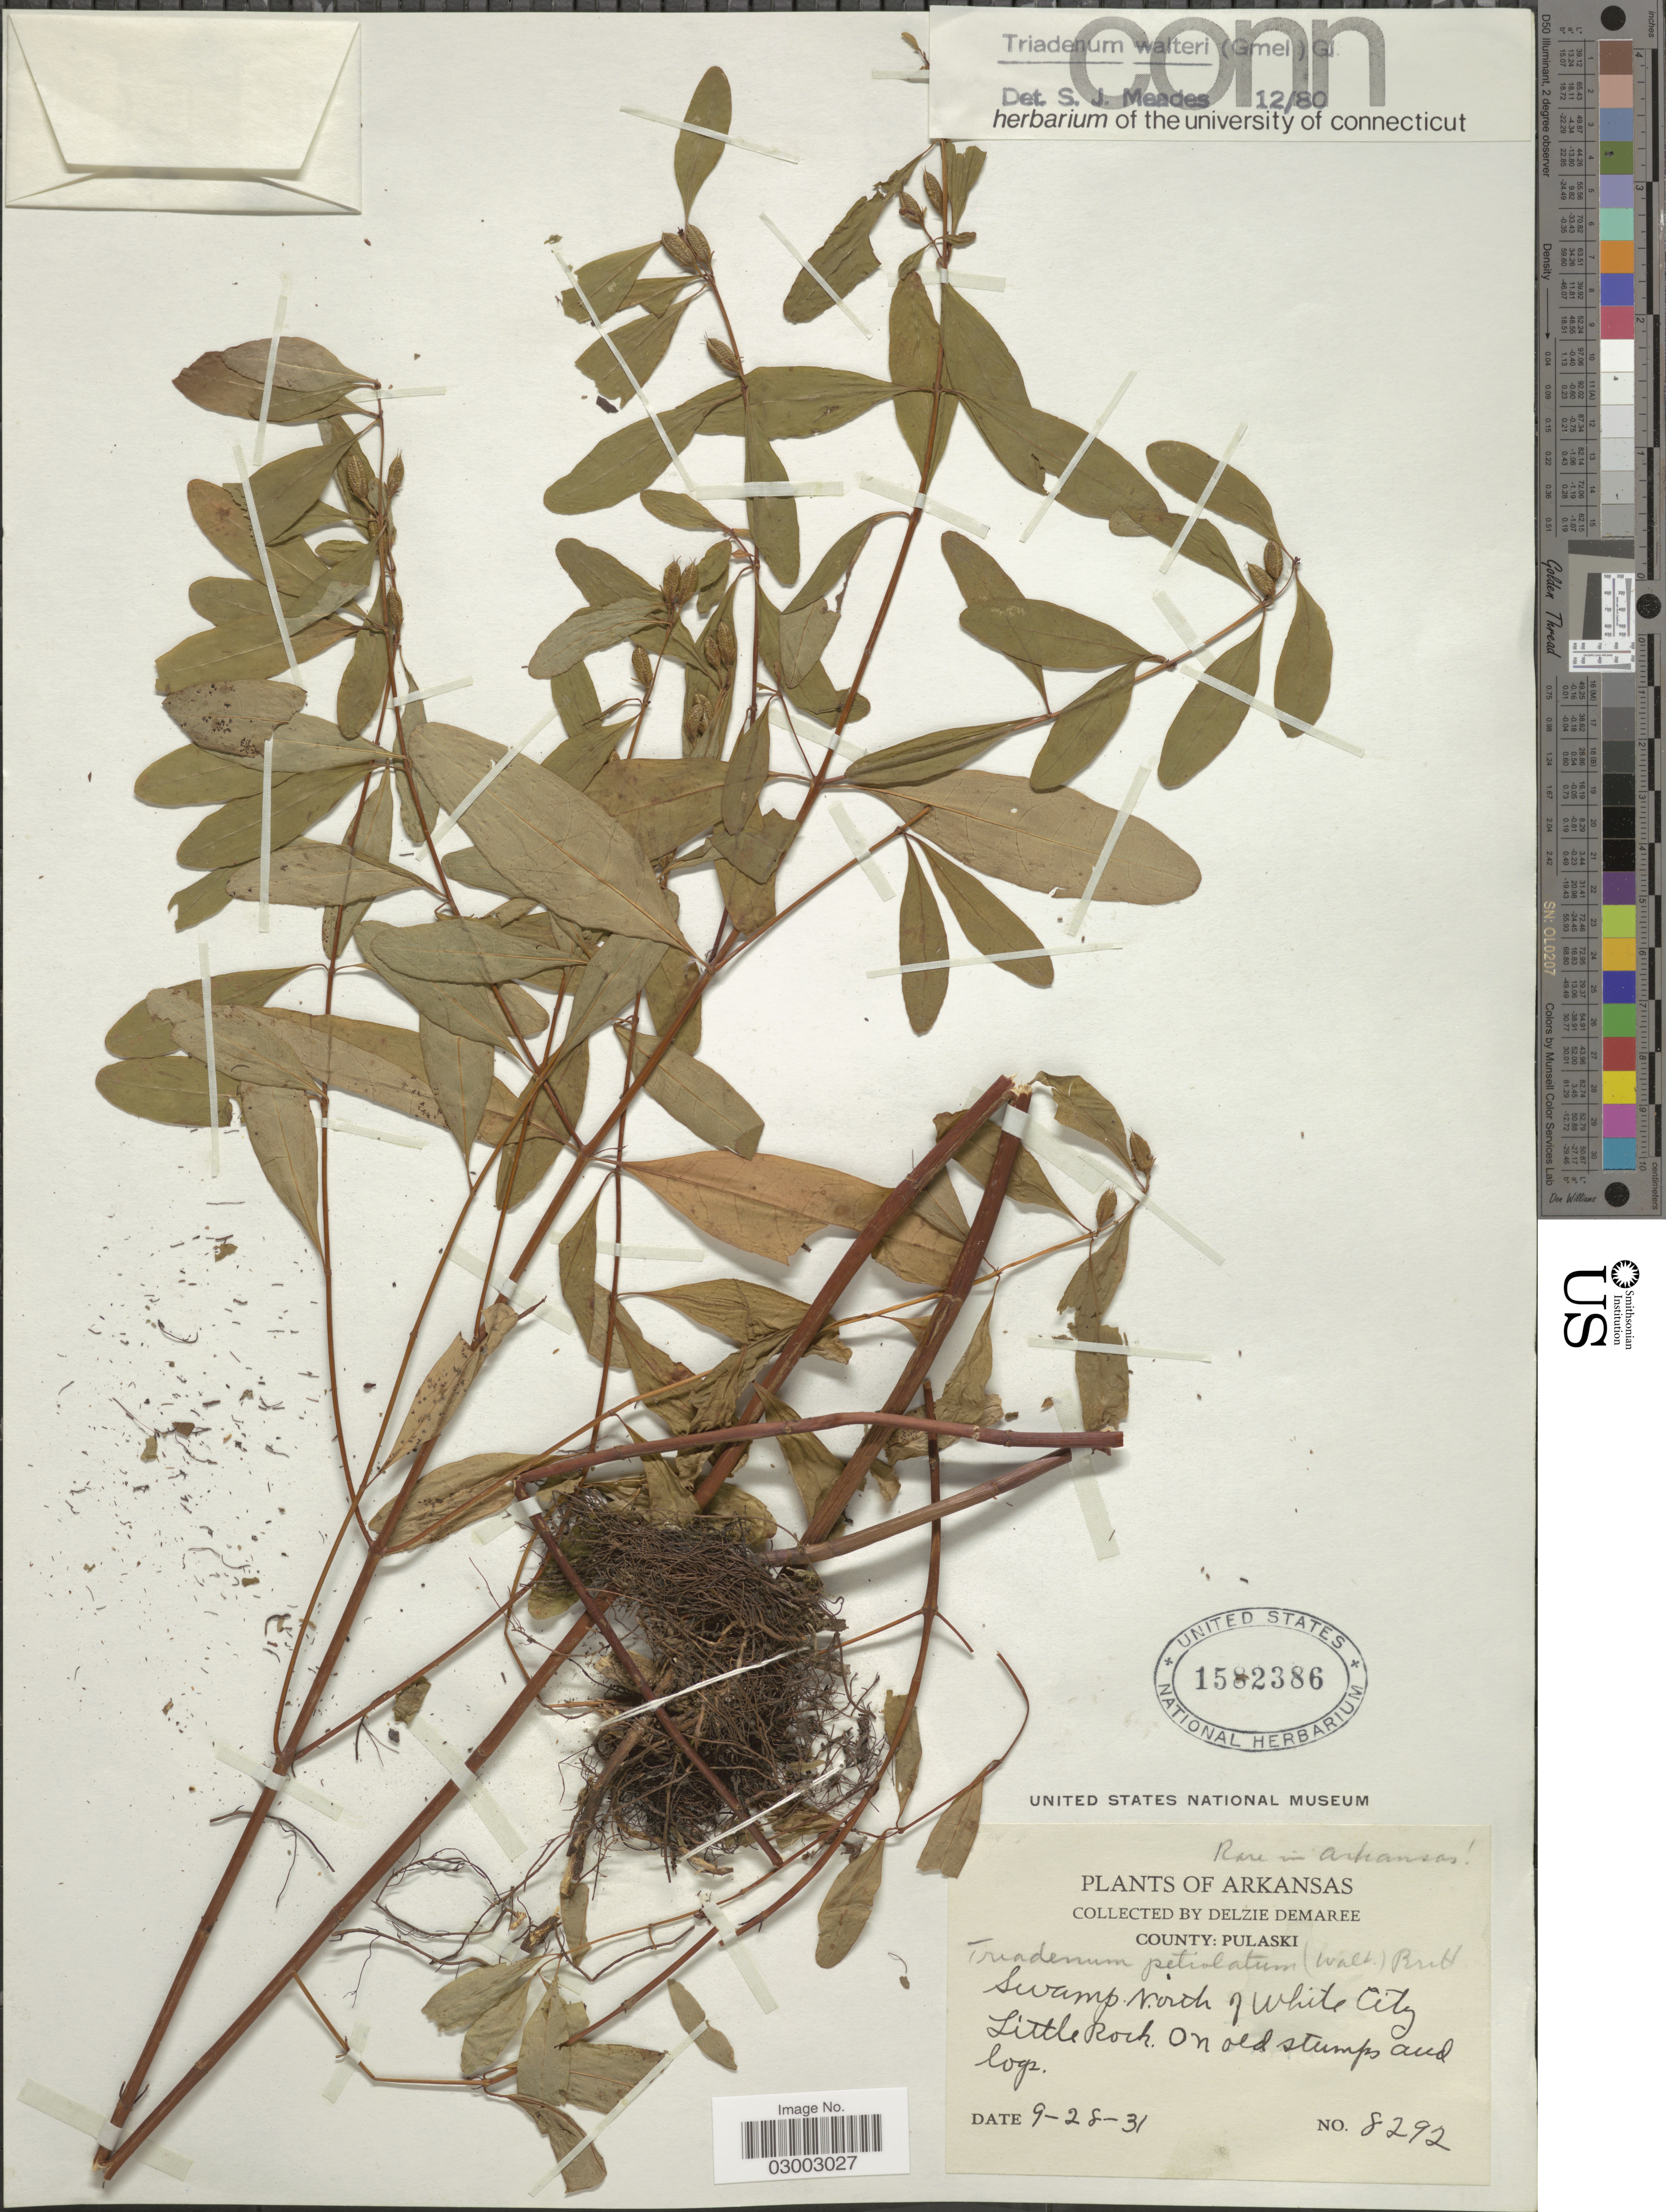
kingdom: Plantae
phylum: Tracheophyta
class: Magnoliopsida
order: Malpighiales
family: Hypericaceae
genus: Hypericum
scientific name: Hypericum walteri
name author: J.F. Gmel.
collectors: D. Demaree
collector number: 8292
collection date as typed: Transcribed d/m/y: 28/9/31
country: United States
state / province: Arkansas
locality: County Pulaski, Swamp North of Wild City, Little Rock.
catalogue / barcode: US 1582386